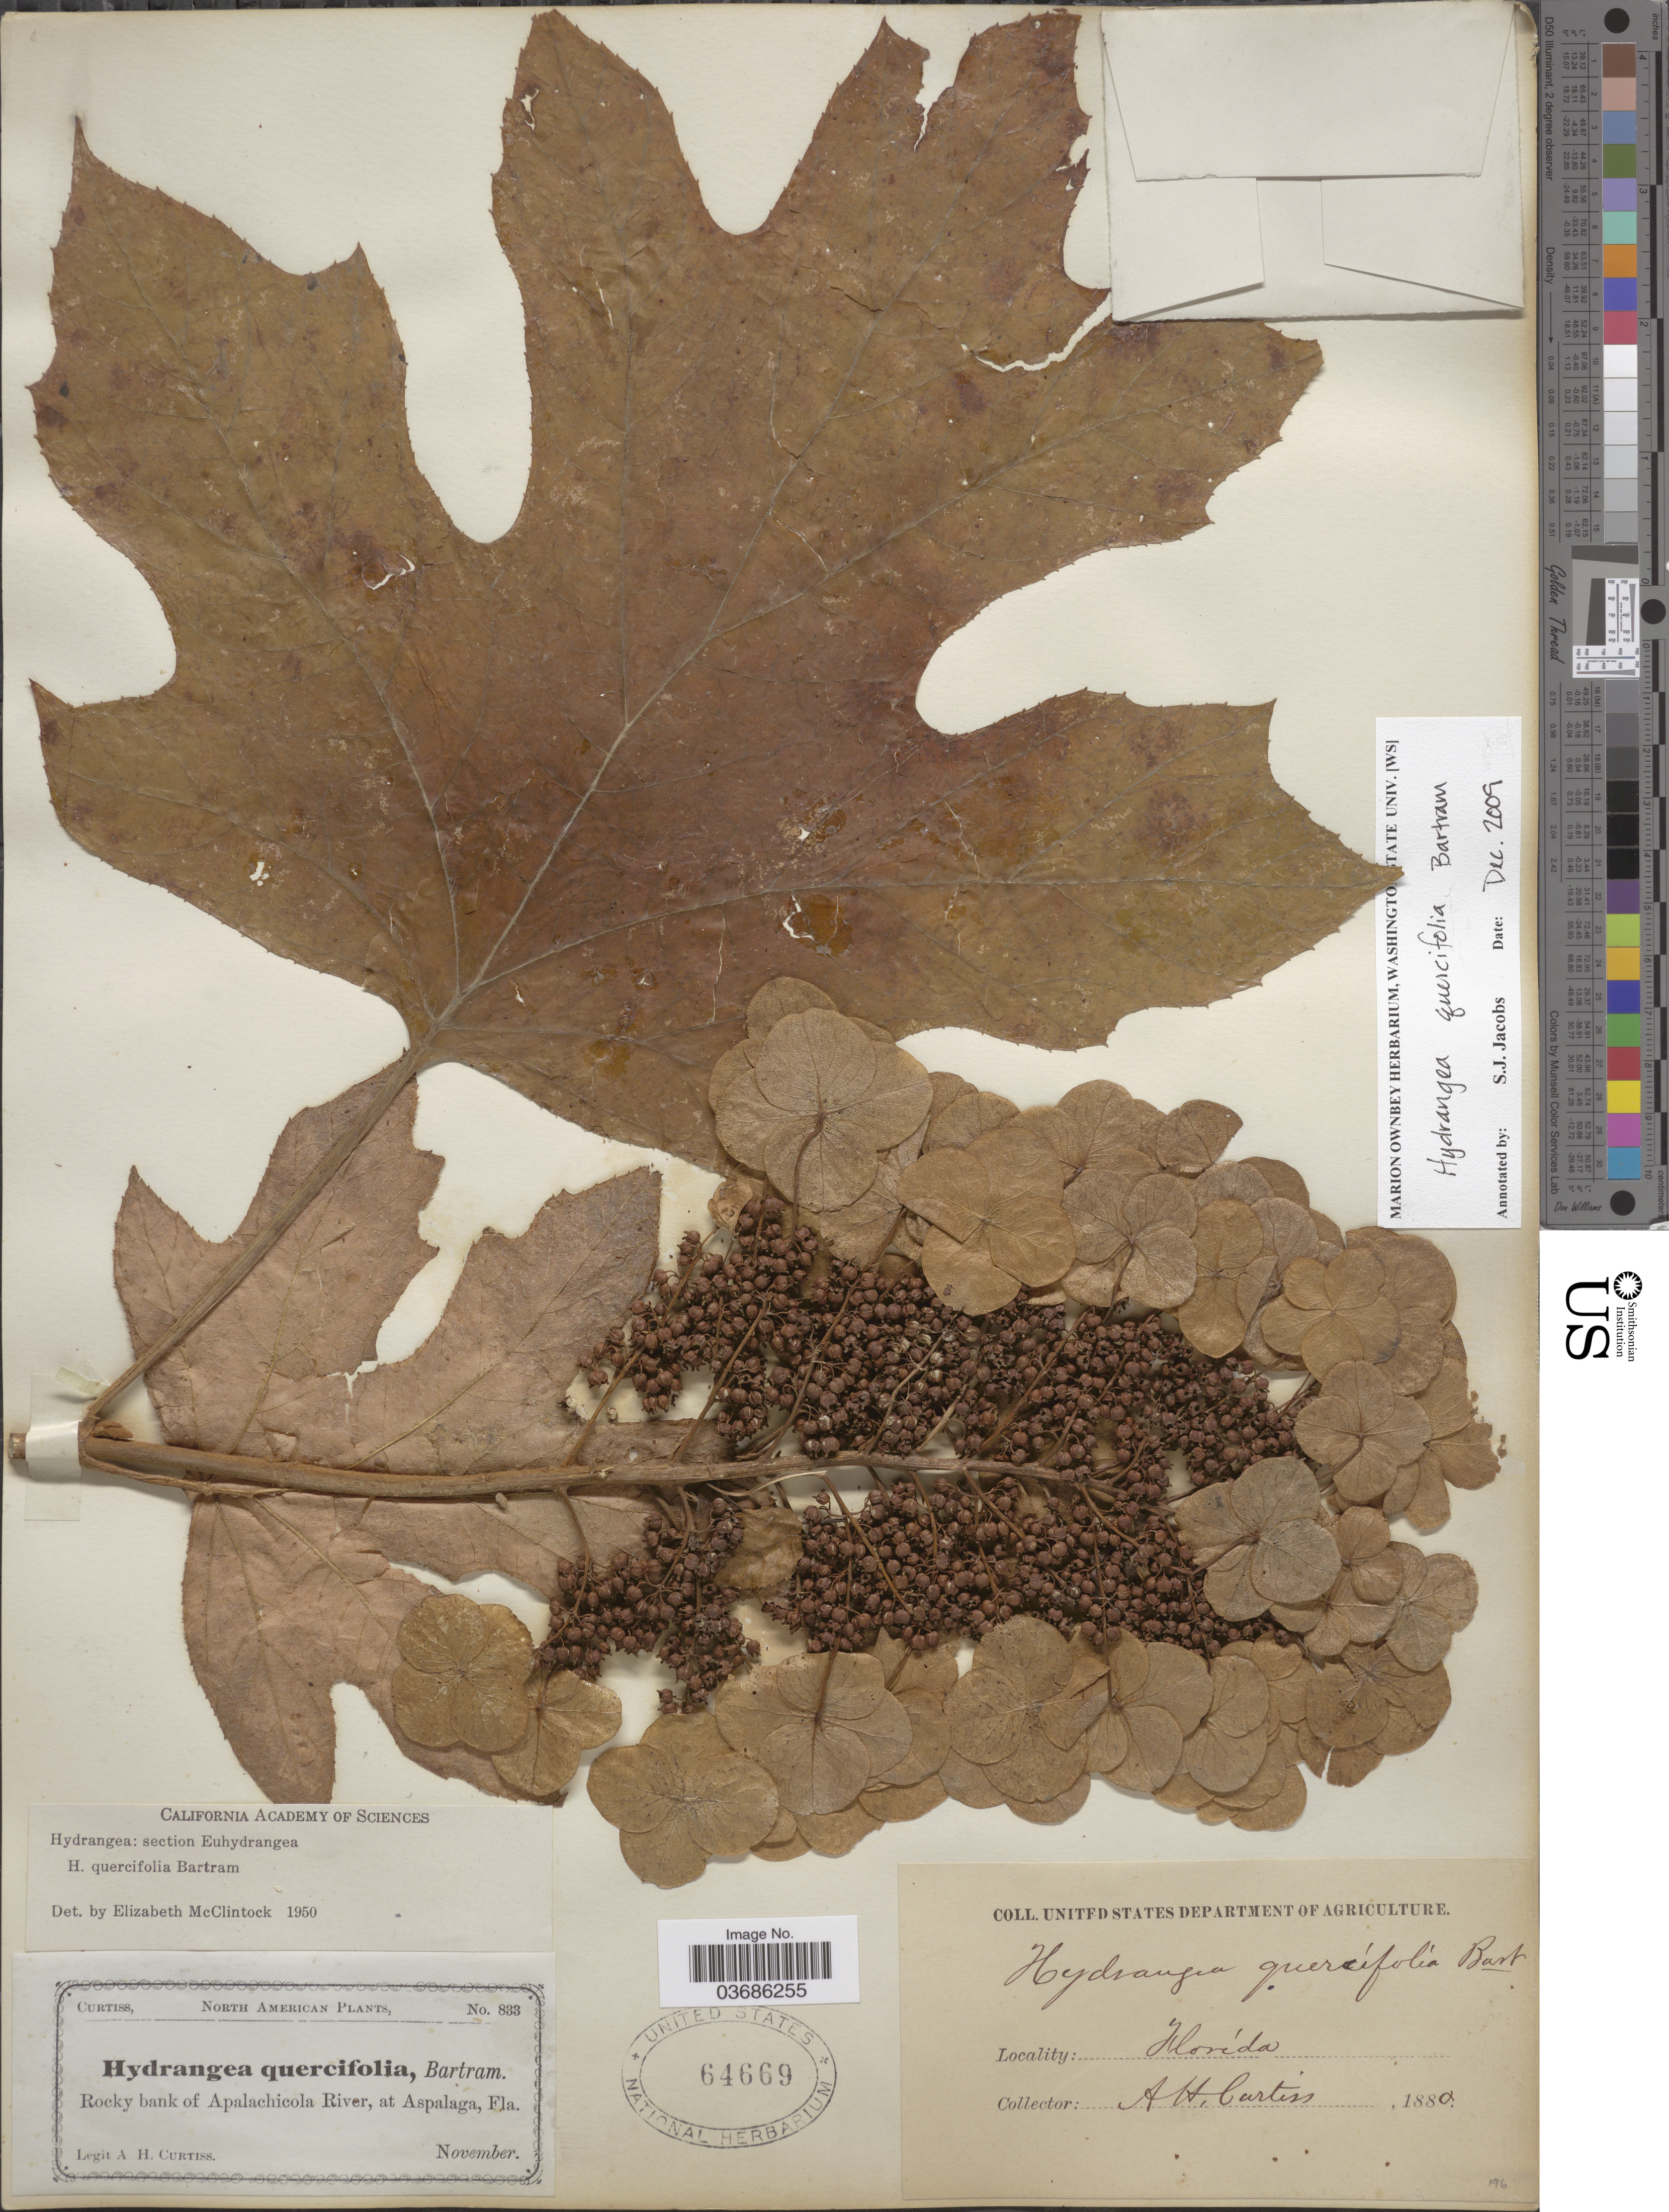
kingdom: Plantae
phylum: Tracheophyta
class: Magnoliopsida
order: Cornales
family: Hydrangeaceae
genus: Hydrangea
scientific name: Hydrangea quercifolia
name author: W. Bartram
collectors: A. H. Curtiss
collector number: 833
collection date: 1880-11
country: United States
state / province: Florida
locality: Rocky bank of Apalachicola River, at Aspalaga.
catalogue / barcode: US 64669